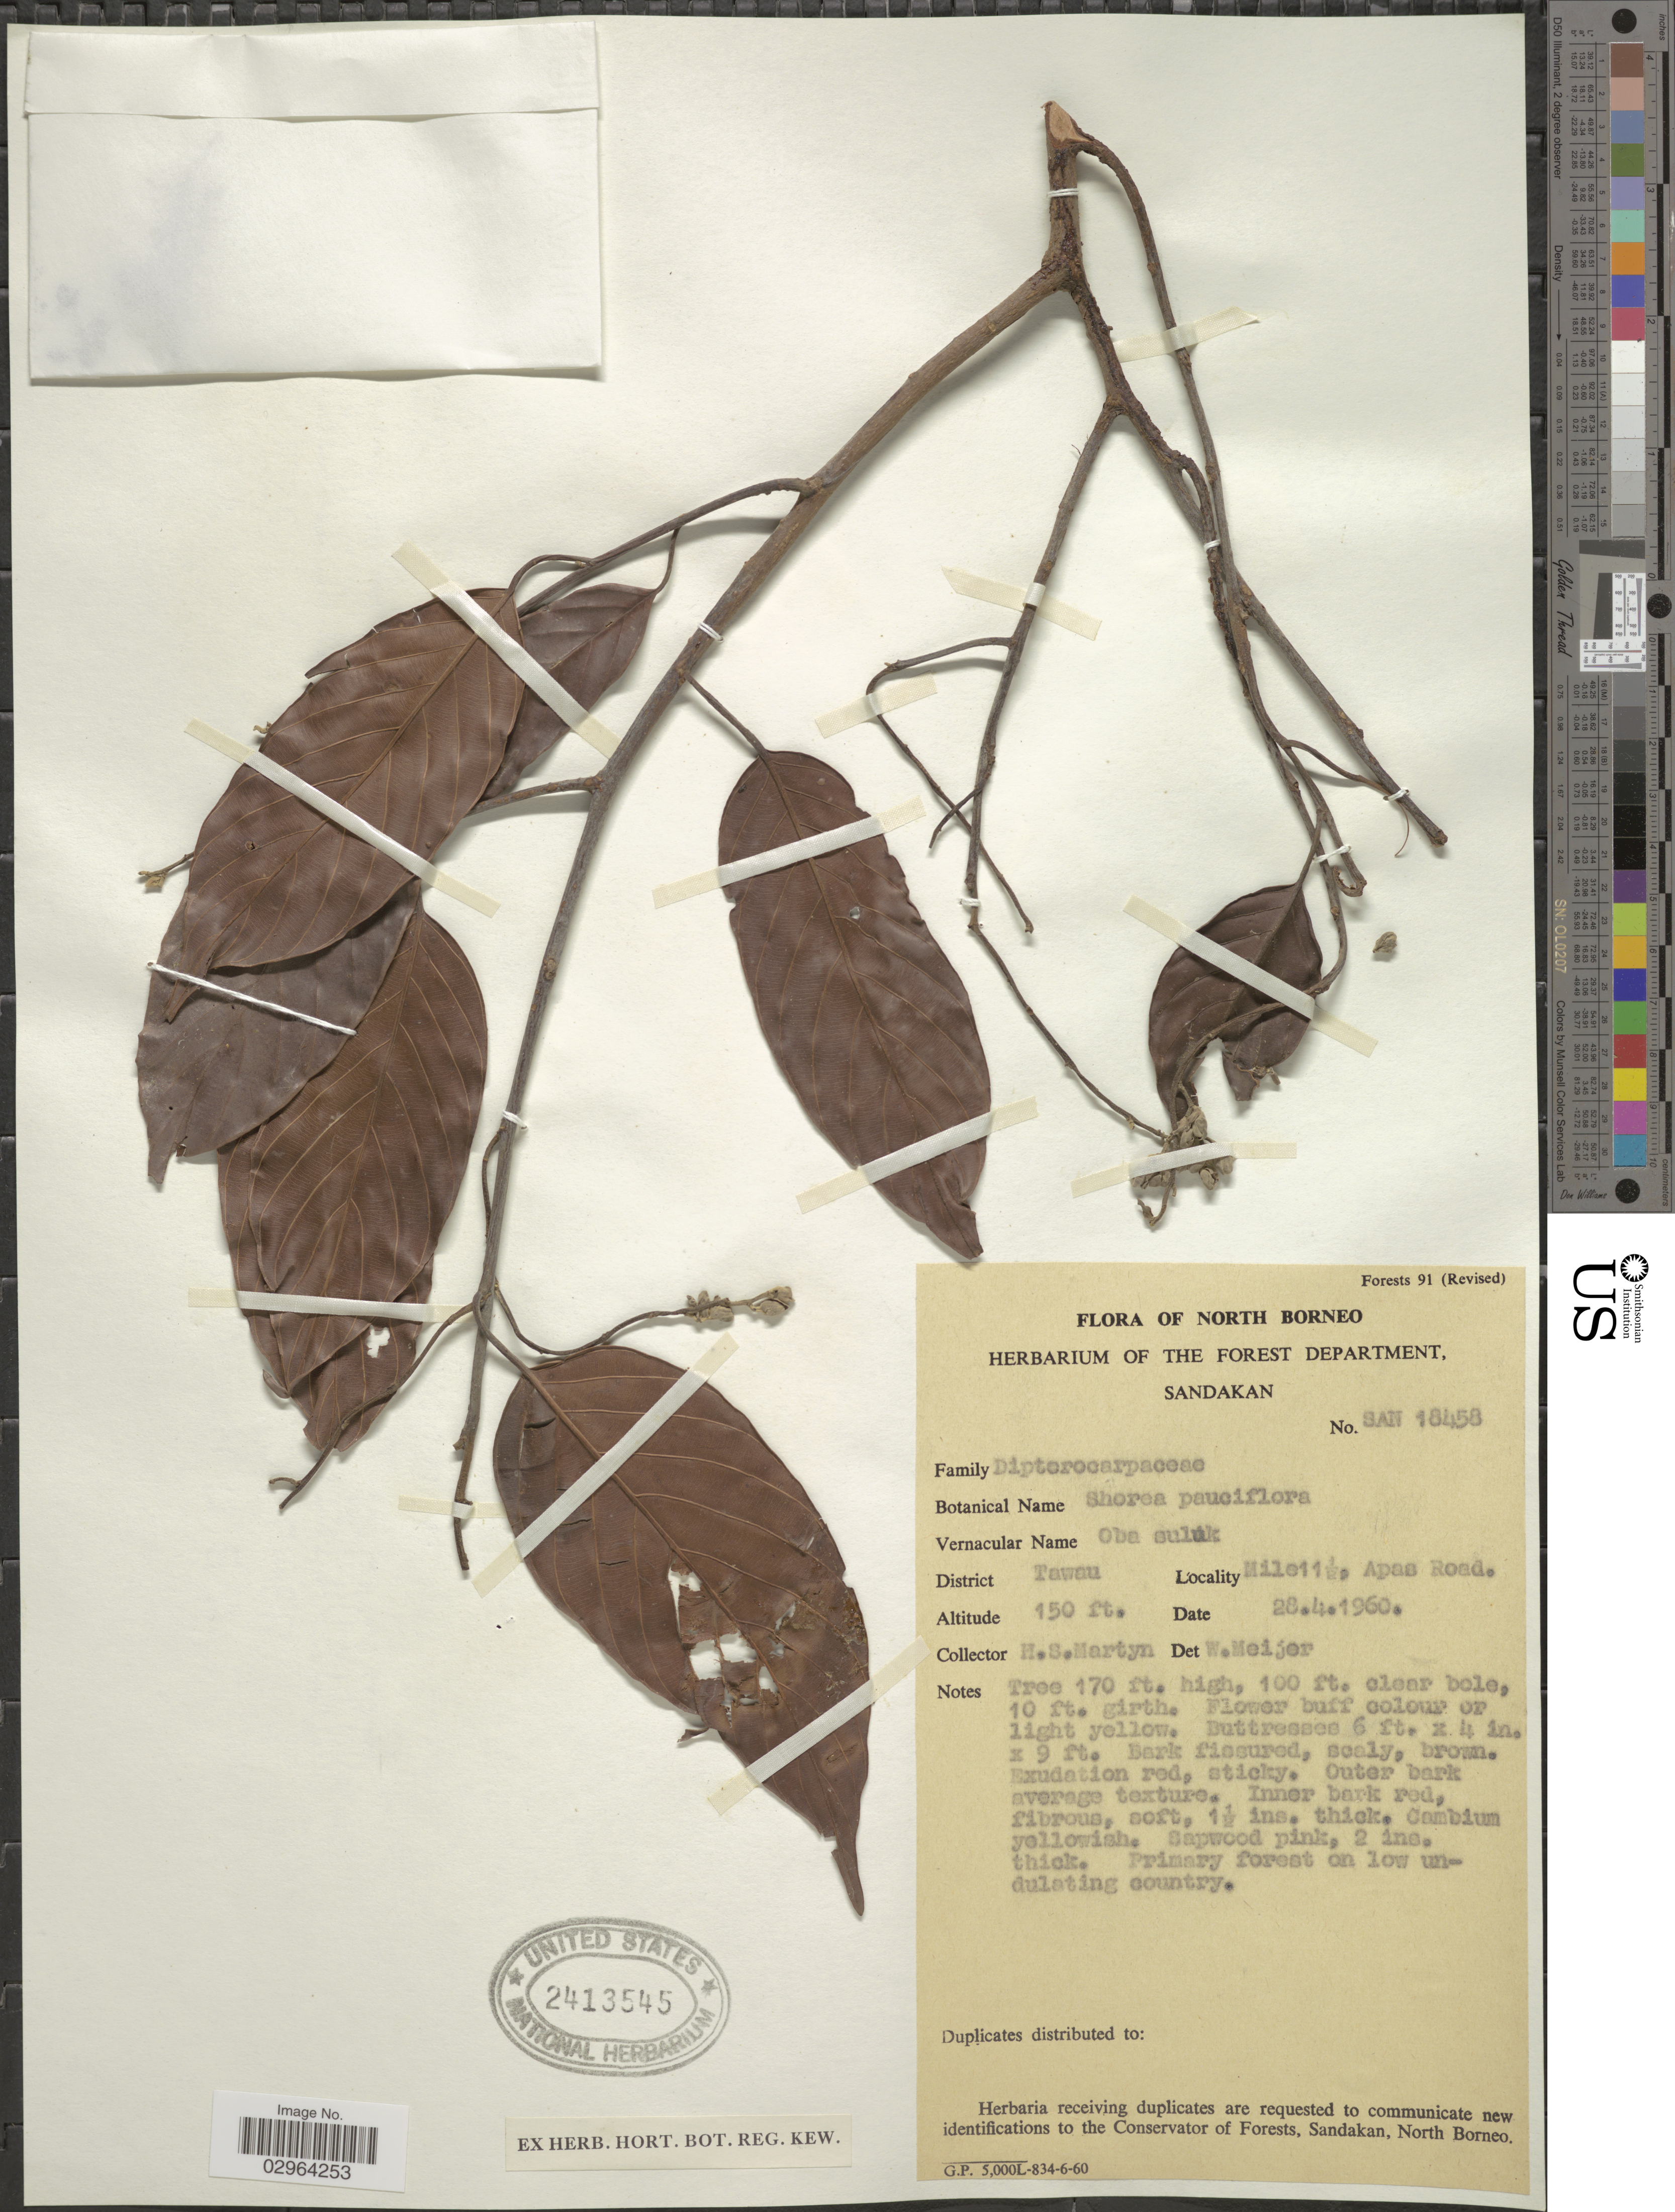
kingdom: Plantae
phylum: Tracheophyta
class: Magnoliopsida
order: Malvales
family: Dipterocarpaceae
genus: Rubroshorea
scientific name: Rubroshorea pauciflora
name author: (King) P.S. Ashton & J. Heck.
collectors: H. Martyn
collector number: SAN18458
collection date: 1960-04-28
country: Malaysia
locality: North Borneo. District Tawau. Mile11½, Apas Road.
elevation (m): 46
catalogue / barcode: US 2413545